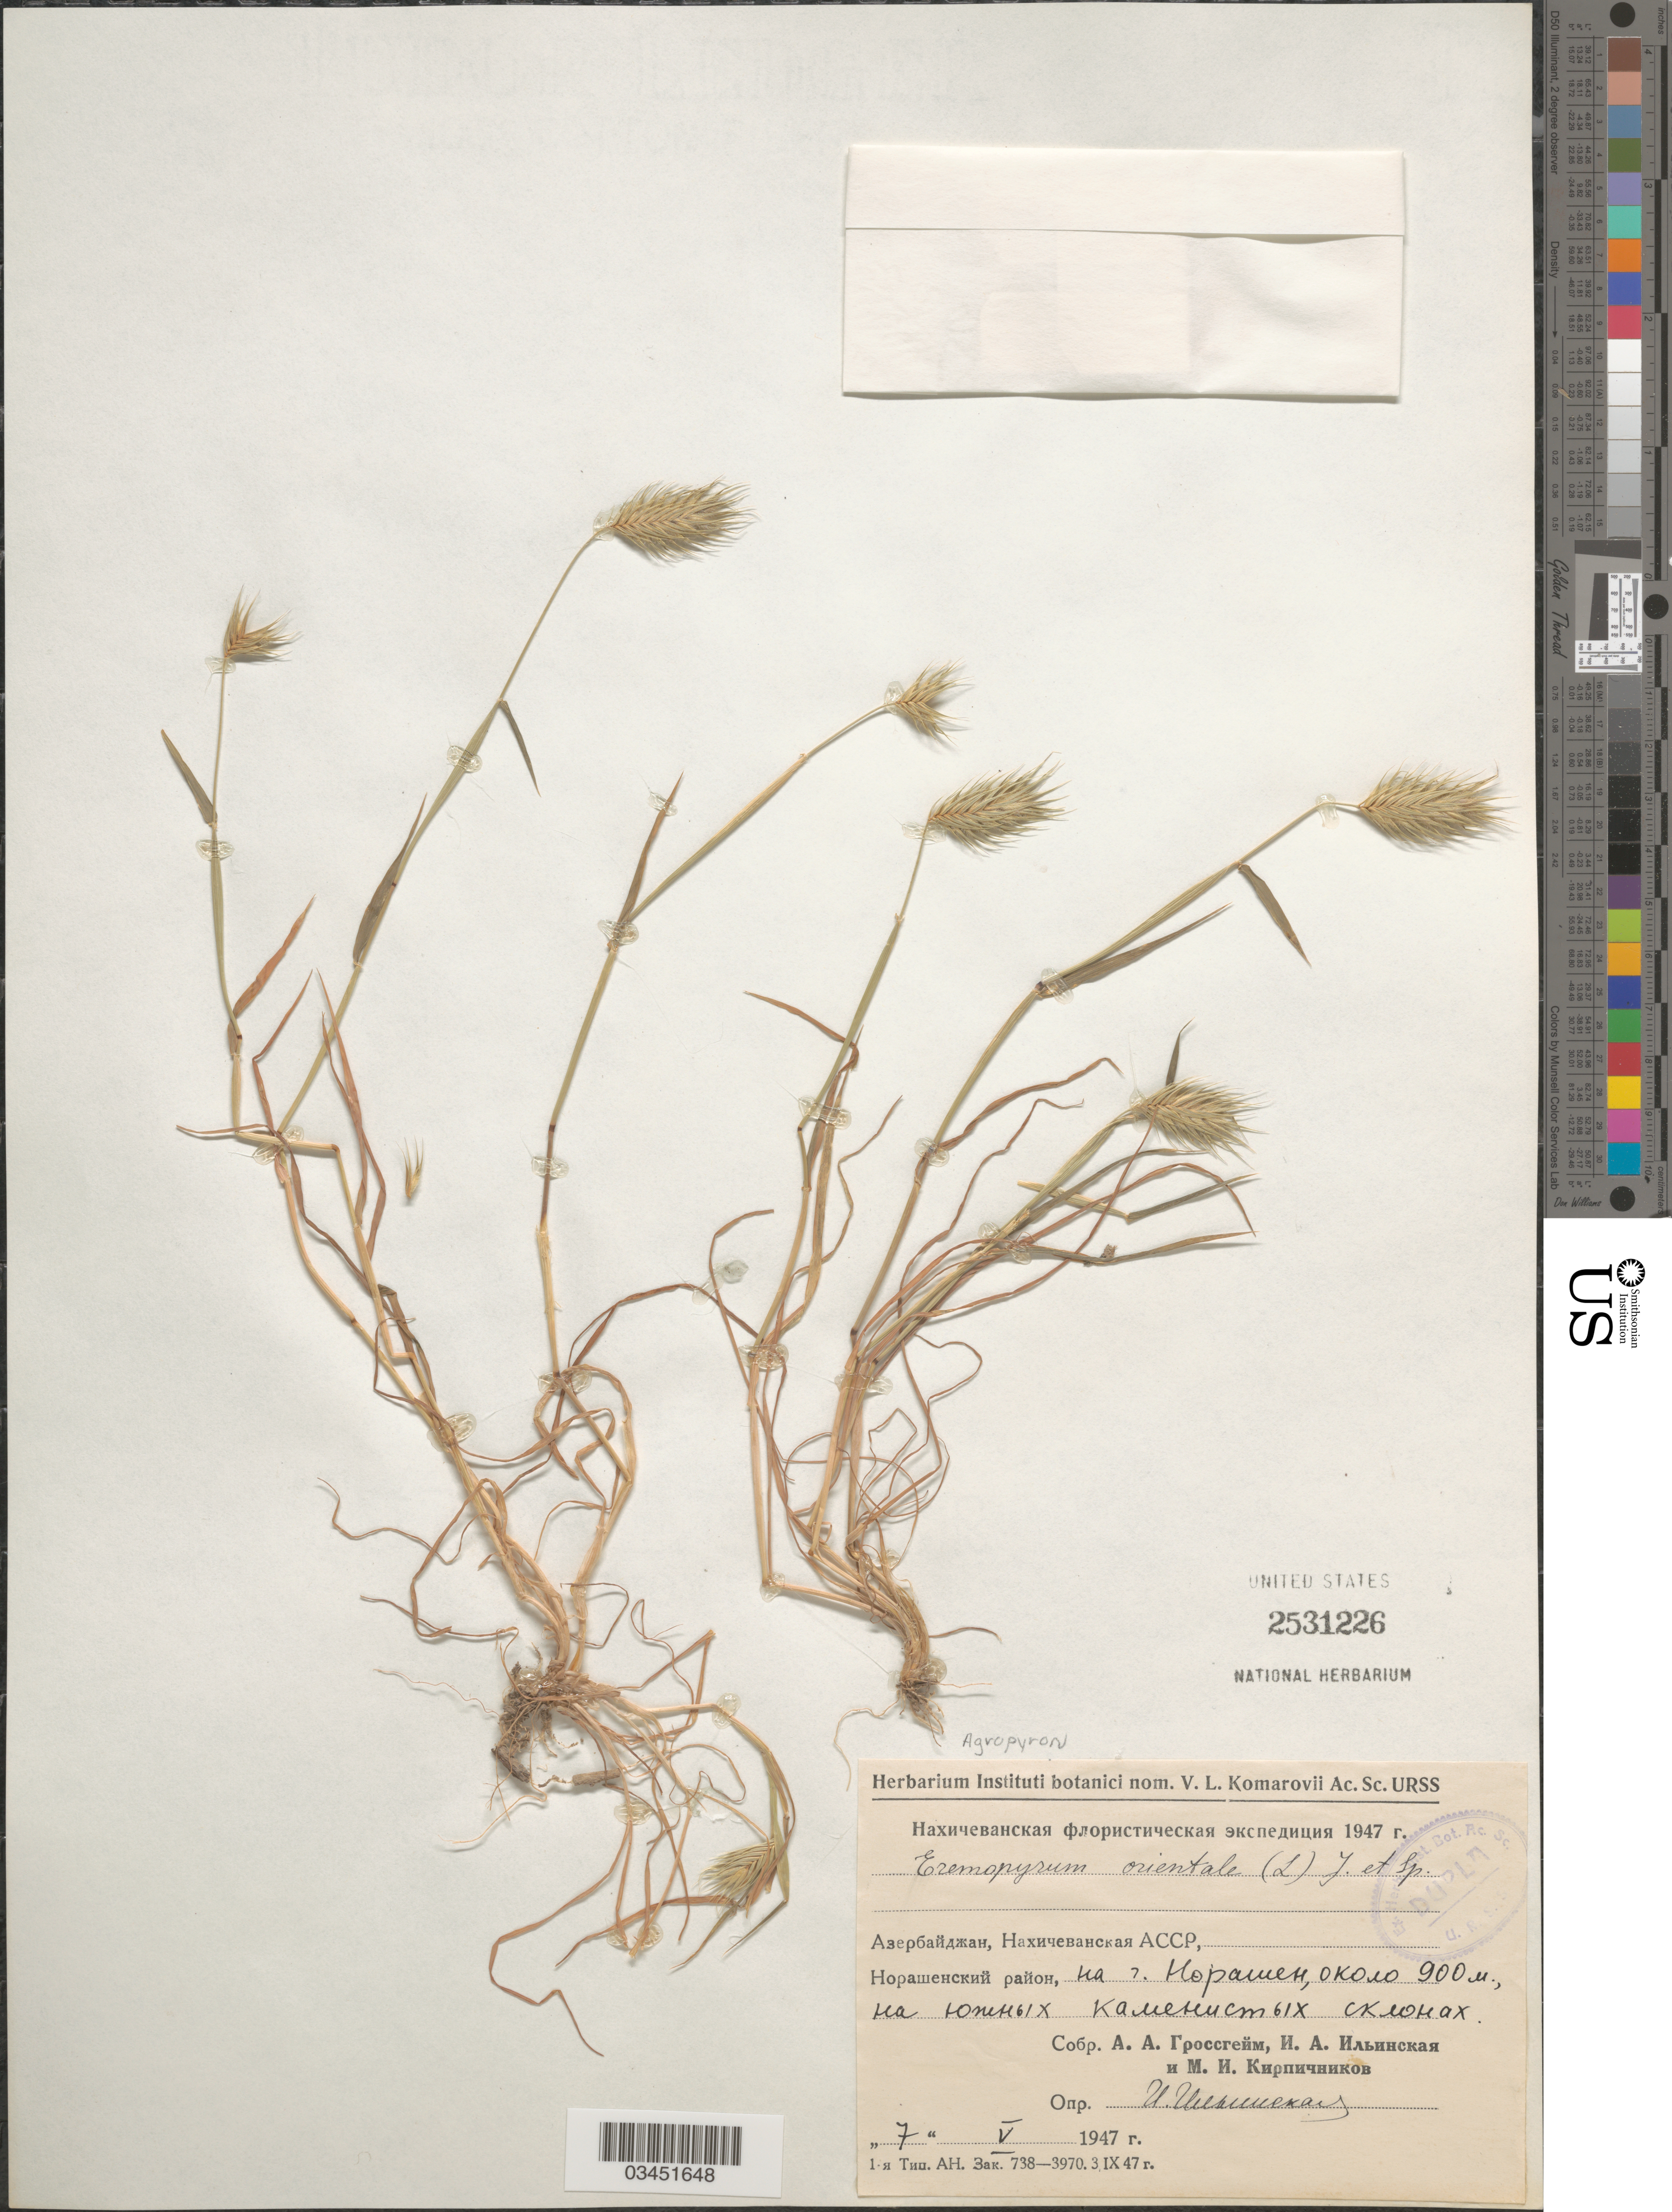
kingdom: Plantae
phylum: Tracheophyta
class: Liliopsida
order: Poales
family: Poaceae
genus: Eremopyrum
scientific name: Eremopyrum orientale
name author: (L.) Jaub. & Spach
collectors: A. Grossgeim, I. Ilinskaya & M. Kirpichnikov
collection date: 1947-05-07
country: Azerbaijan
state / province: Nakhchivan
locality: Norashen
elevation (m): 900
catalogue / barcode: US 2531226